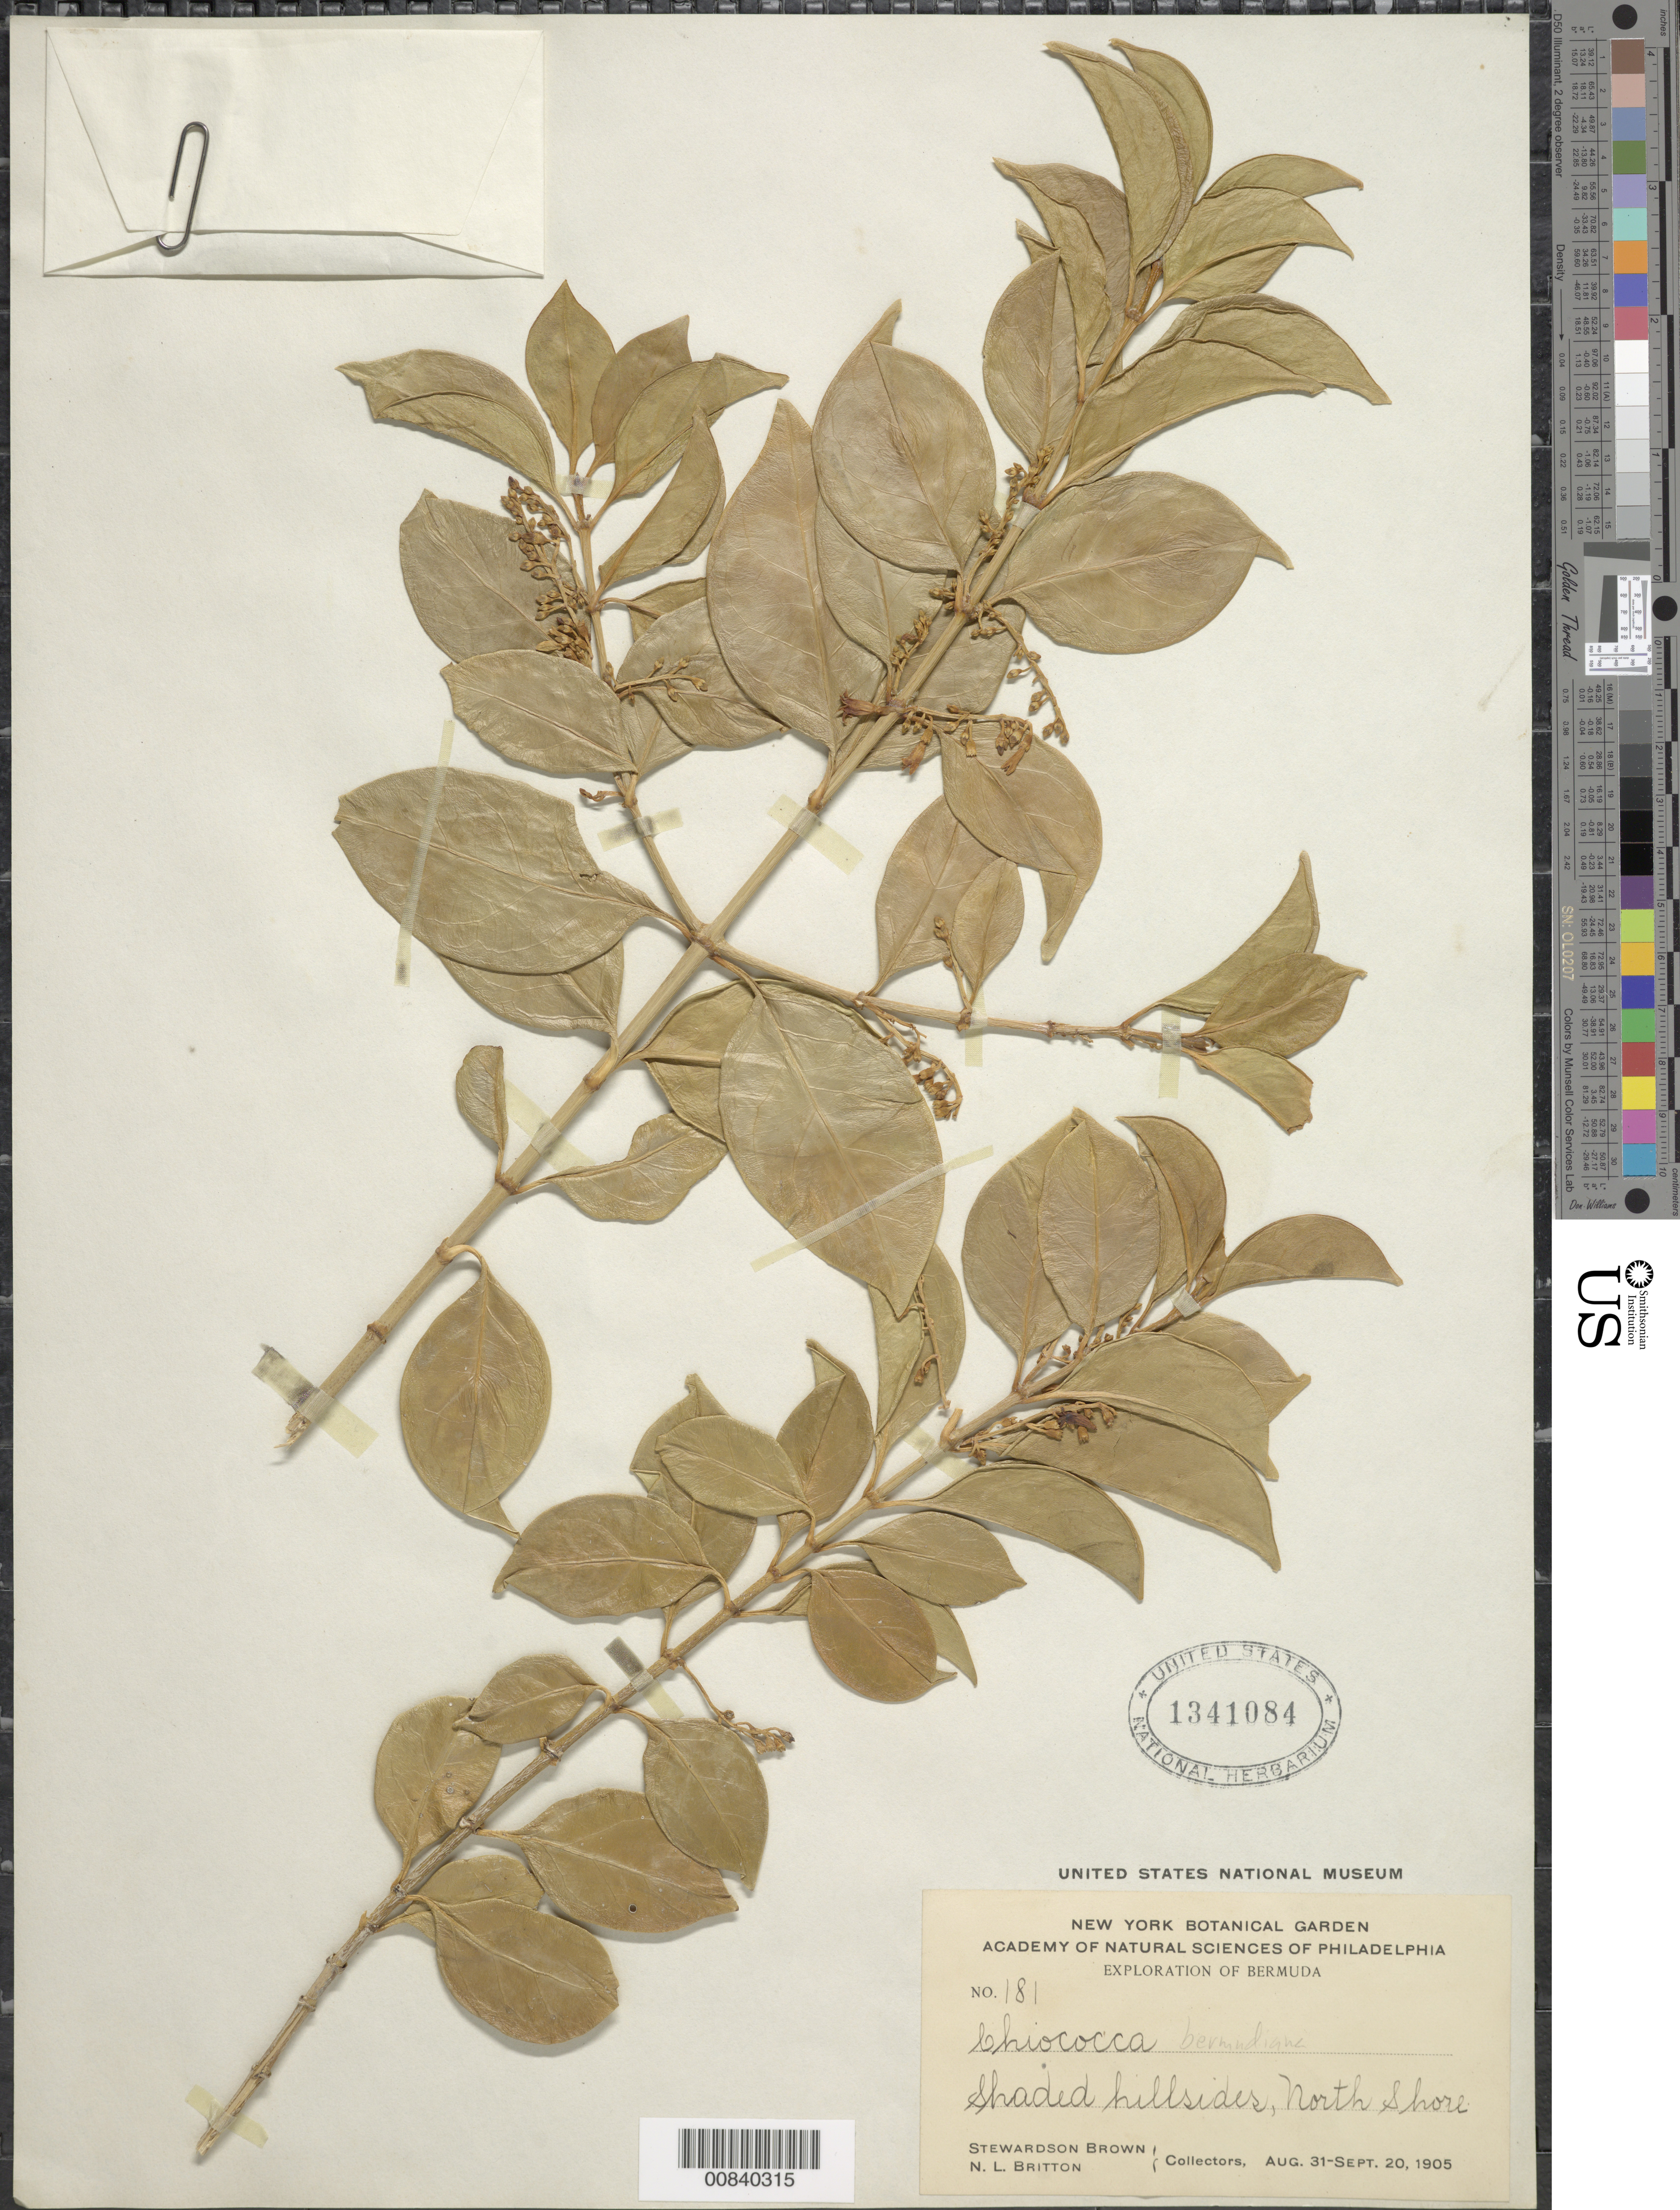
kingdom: Plantae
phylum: Tracheophyta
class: Magnoliopsida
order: Gentianales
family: Rubiaceae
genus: Chiococca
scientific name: Chiococca alba subsp. alba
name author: (L.) Hitchc.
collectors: S. Brown & N. Britton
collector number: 181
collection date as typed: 31 Aug 1905 to 20 Sep 1905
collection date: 1905-08-31/1905-09-20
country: Bermuda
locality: North Shore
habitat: Shaded hillsides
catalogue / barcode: US 1341084